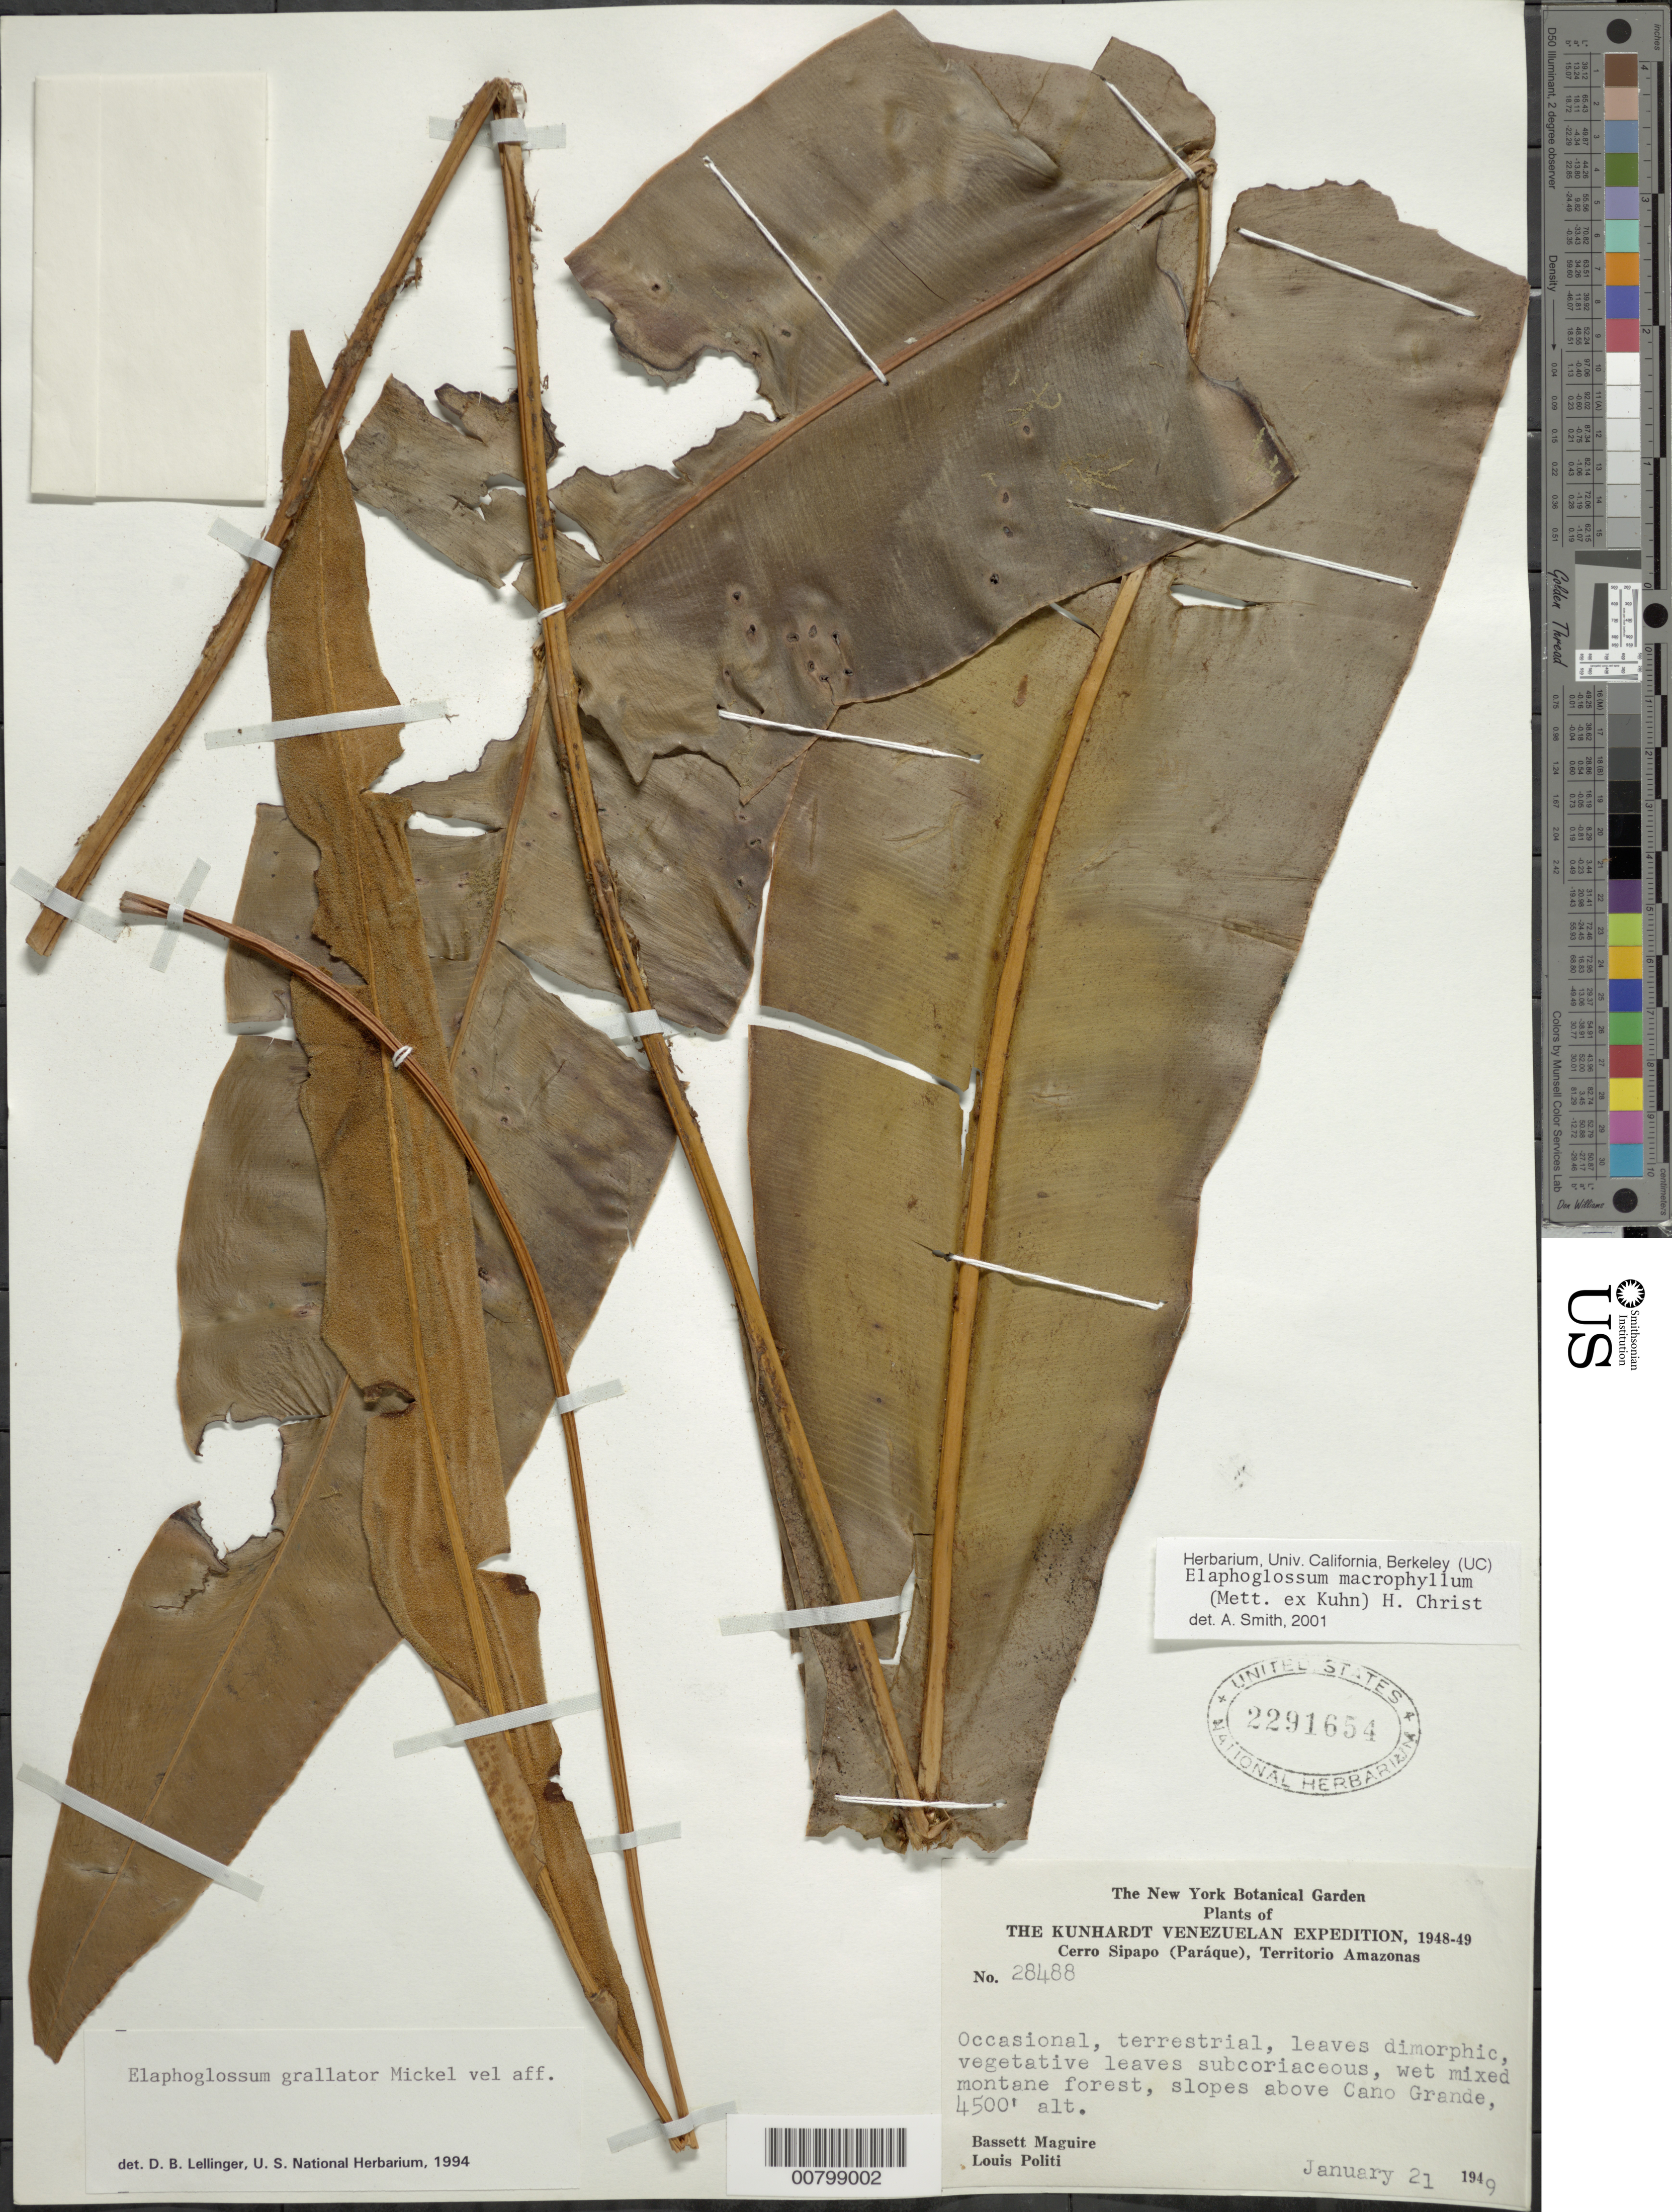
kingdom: Plantae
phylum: Tracheophyta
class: Polypodiopsida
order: Polypodiales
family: Dryopteridaceae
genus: Elaphoglossum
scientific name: Elaphoglossum macrophyllum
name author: (Mett. ex Kuhn) Christ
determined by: Smith, A.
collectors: B. Maguire & L. Politi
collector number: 28488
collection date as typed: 21-Jan-49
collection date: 1949-01-21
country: Venezuela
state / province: Amazonas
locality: Cerro Sipapo (Paráque), above Caño Grande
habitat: Wet, mixed montane forest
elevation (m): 1372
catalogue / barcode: US 2291654